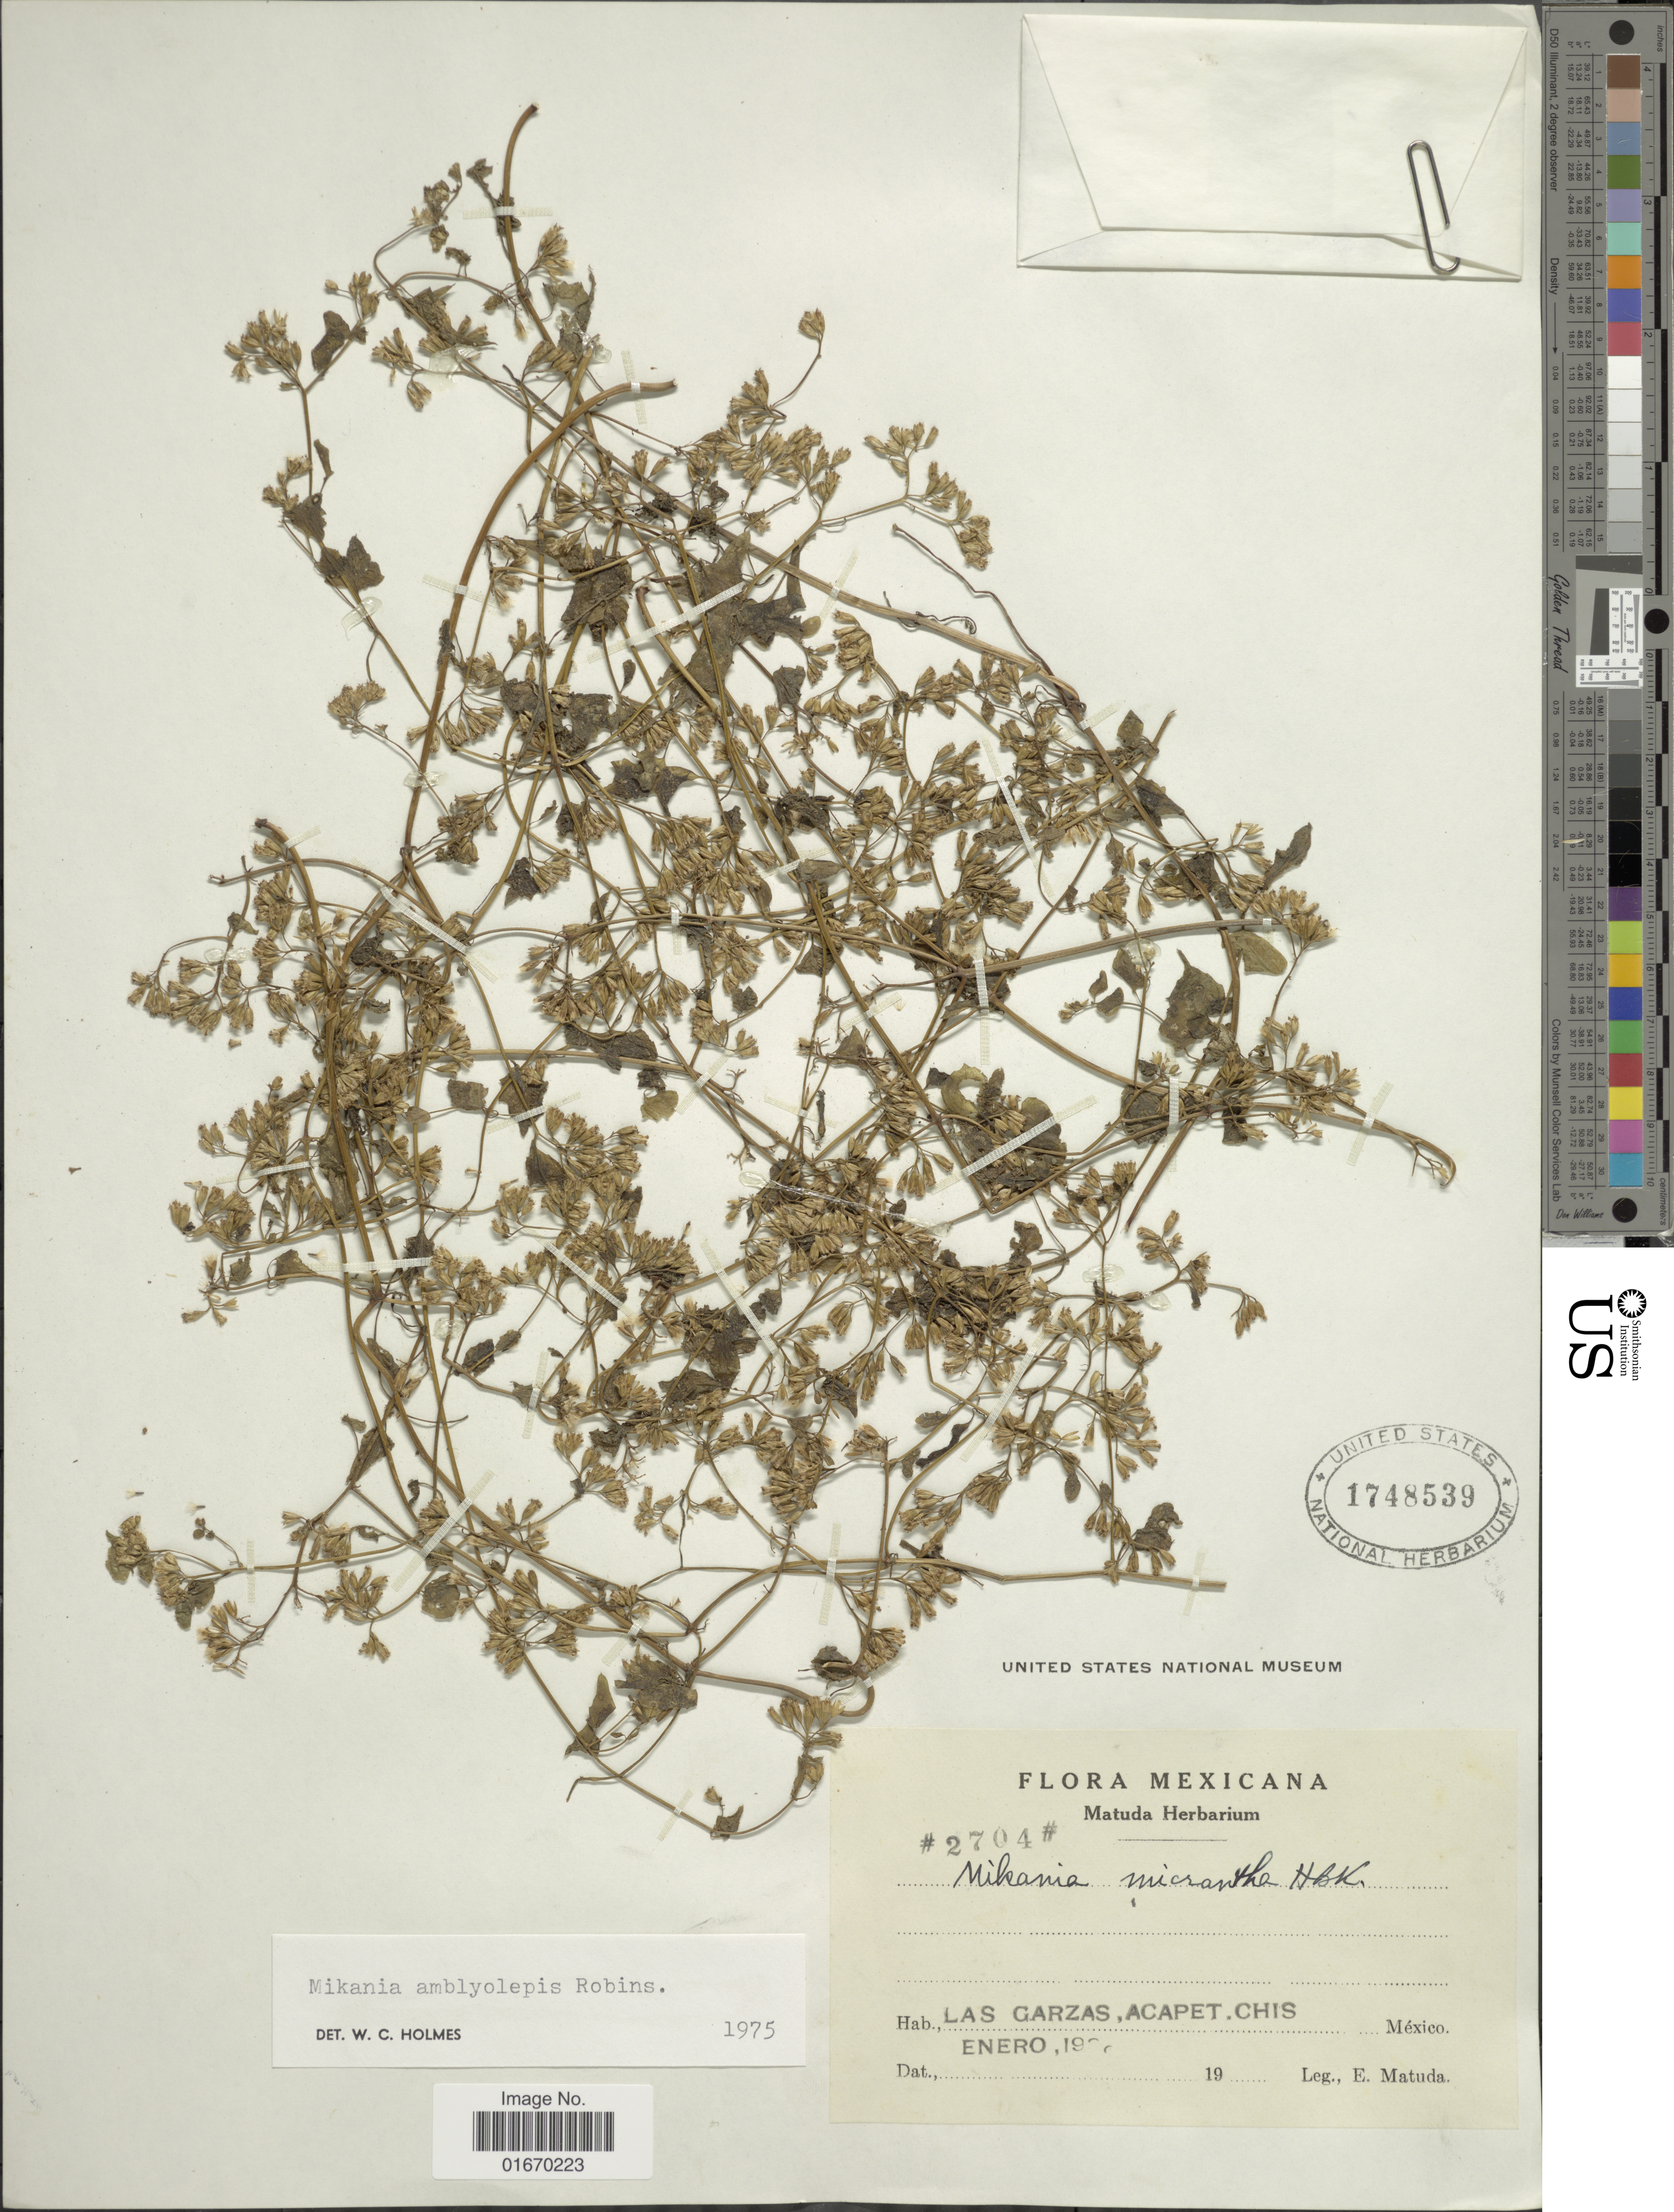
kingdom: Plantae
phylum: Tracheophyta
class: Magnoliopsida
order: Asterales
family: Asteraceae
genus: Mikania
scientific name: Mikania amblyolepis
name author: B.L. Rob.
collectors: E. Matuda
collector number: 2704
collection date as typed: Enero 19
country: Mexico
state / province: Chiapas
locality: Las Carzas, Acapet, Chis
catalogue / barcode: US 1748539